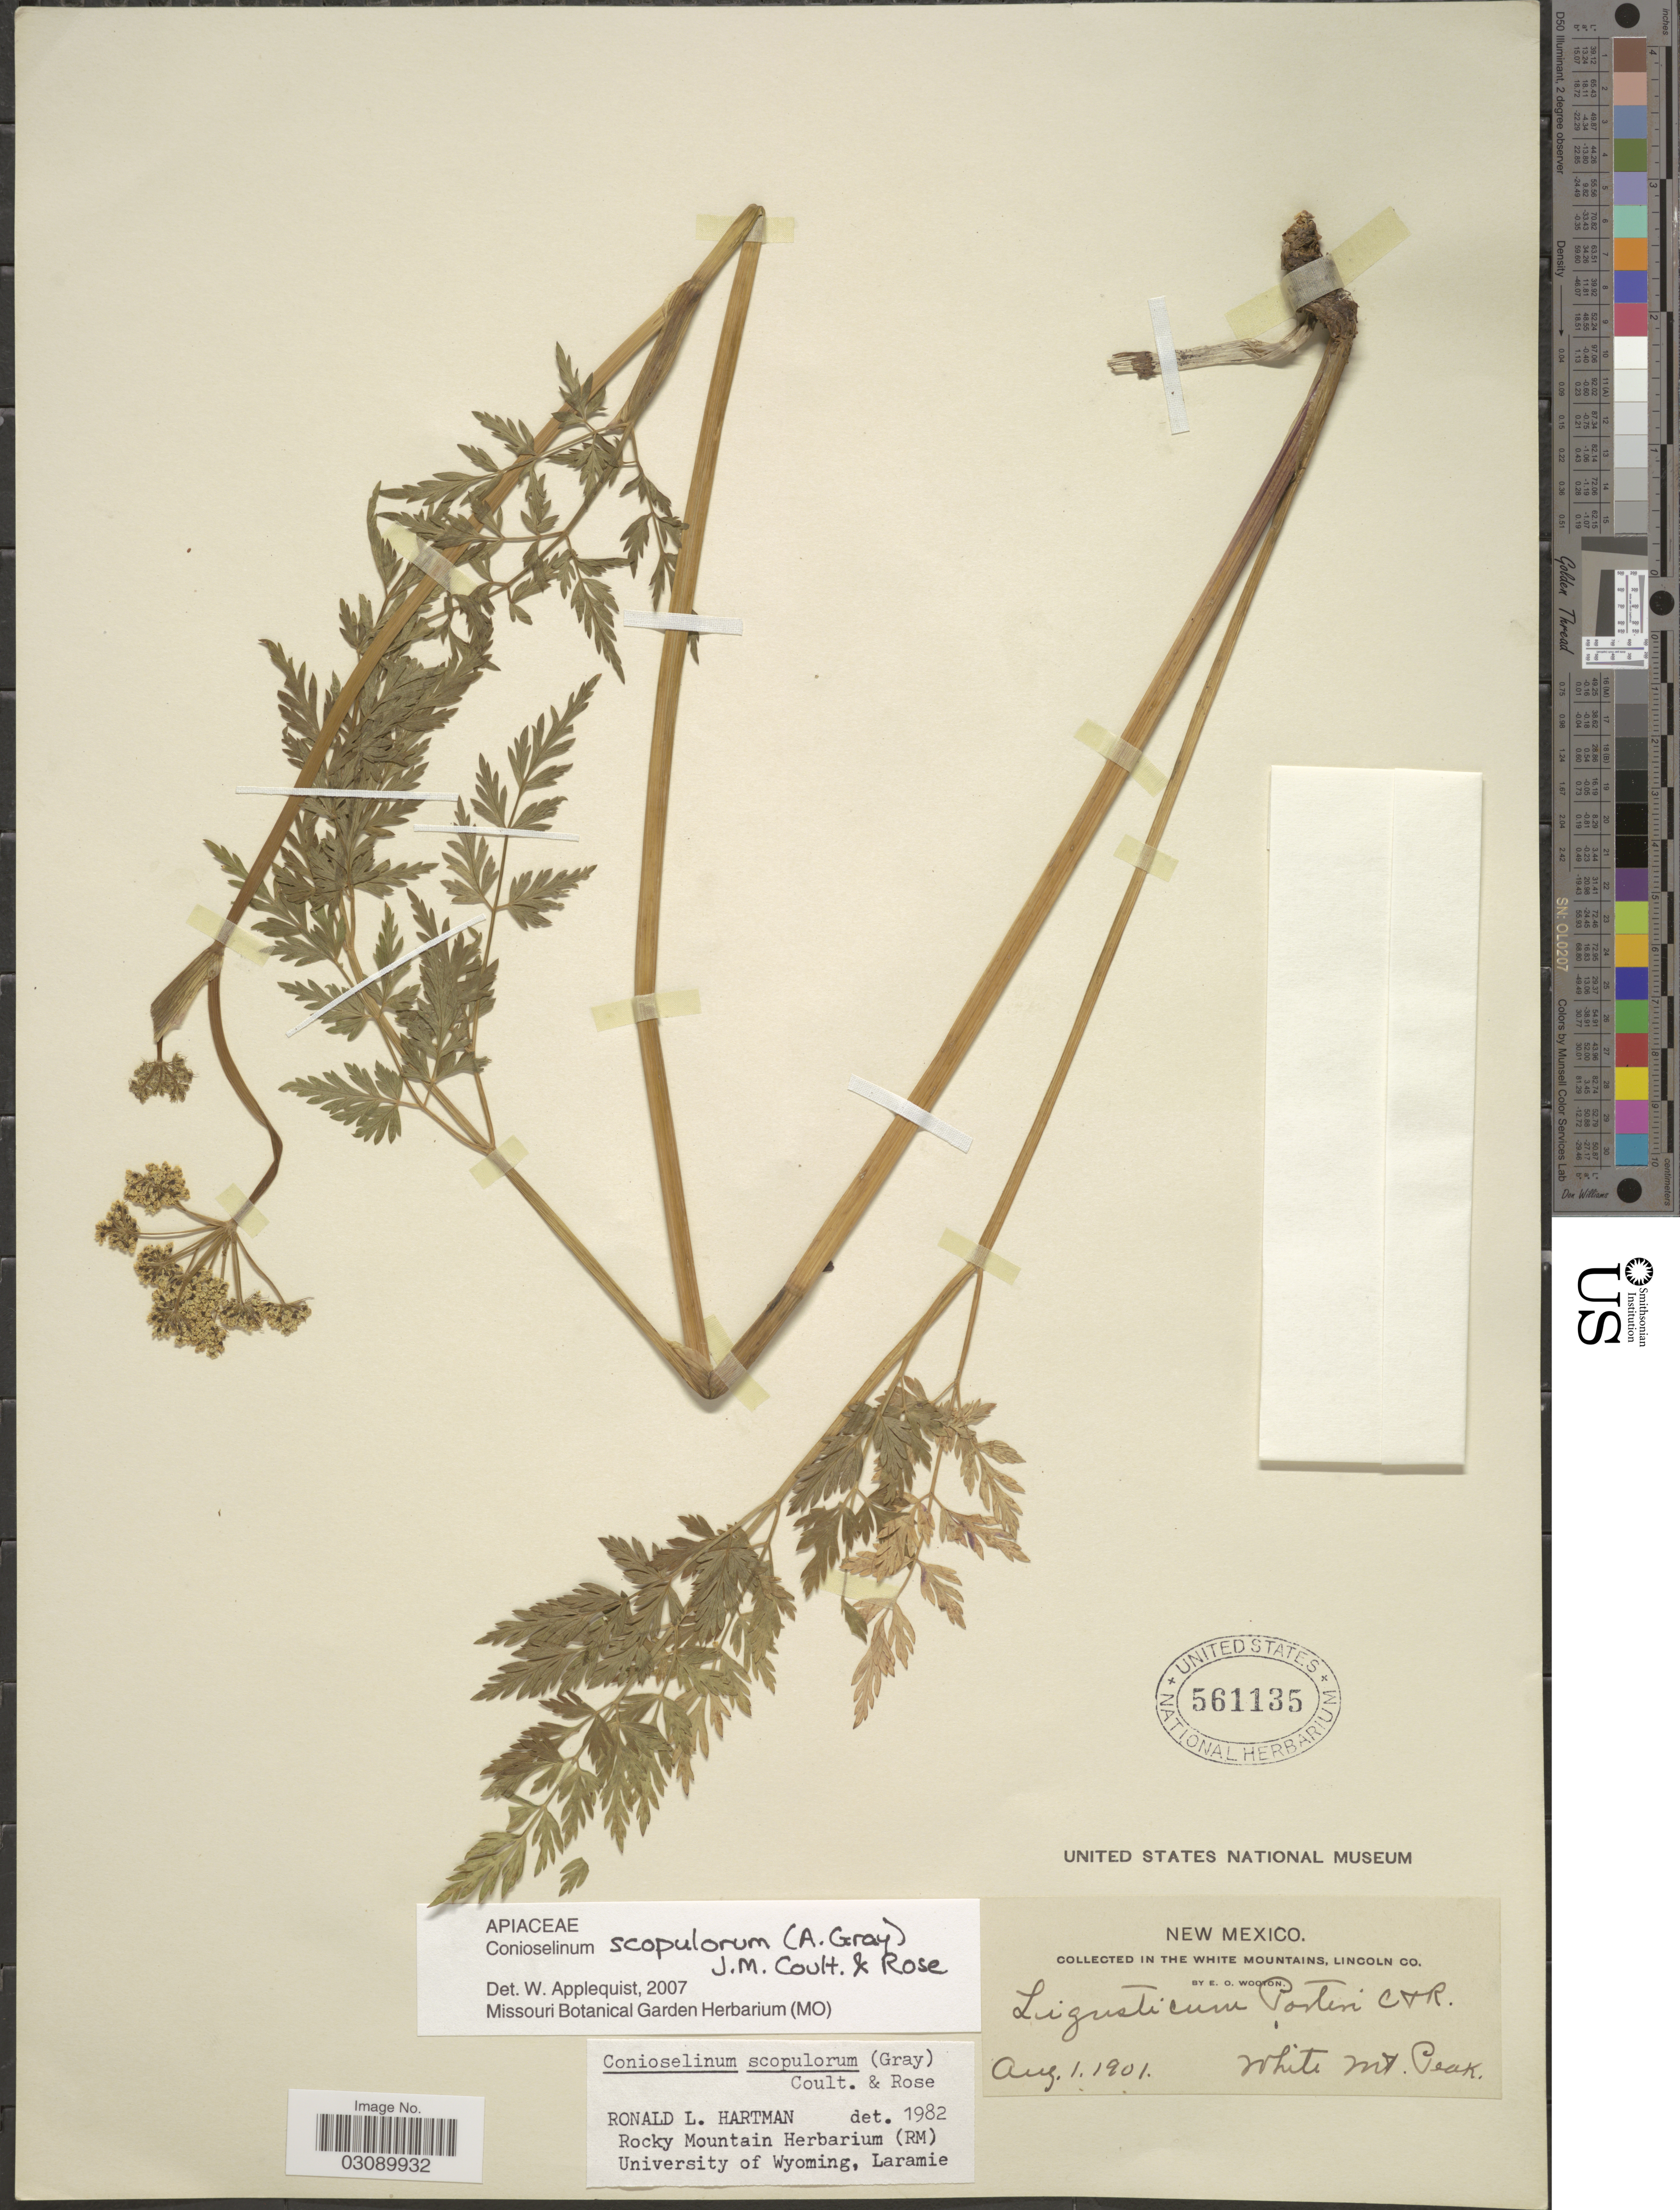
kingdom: Plantae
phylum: Tracheophyta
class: Magnoliopsida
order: Apiales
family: Apiaceae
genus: Conioselinum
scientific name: Conioselinum scopulorum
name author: (A. Gray) J.M. Coult. & Rose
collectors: E. O. Wooton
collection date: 1901-08-01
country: United States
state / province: New Mexico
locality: In the White Mountains, Lincoln Co. White Mt. Peak.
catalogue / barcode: US 561135